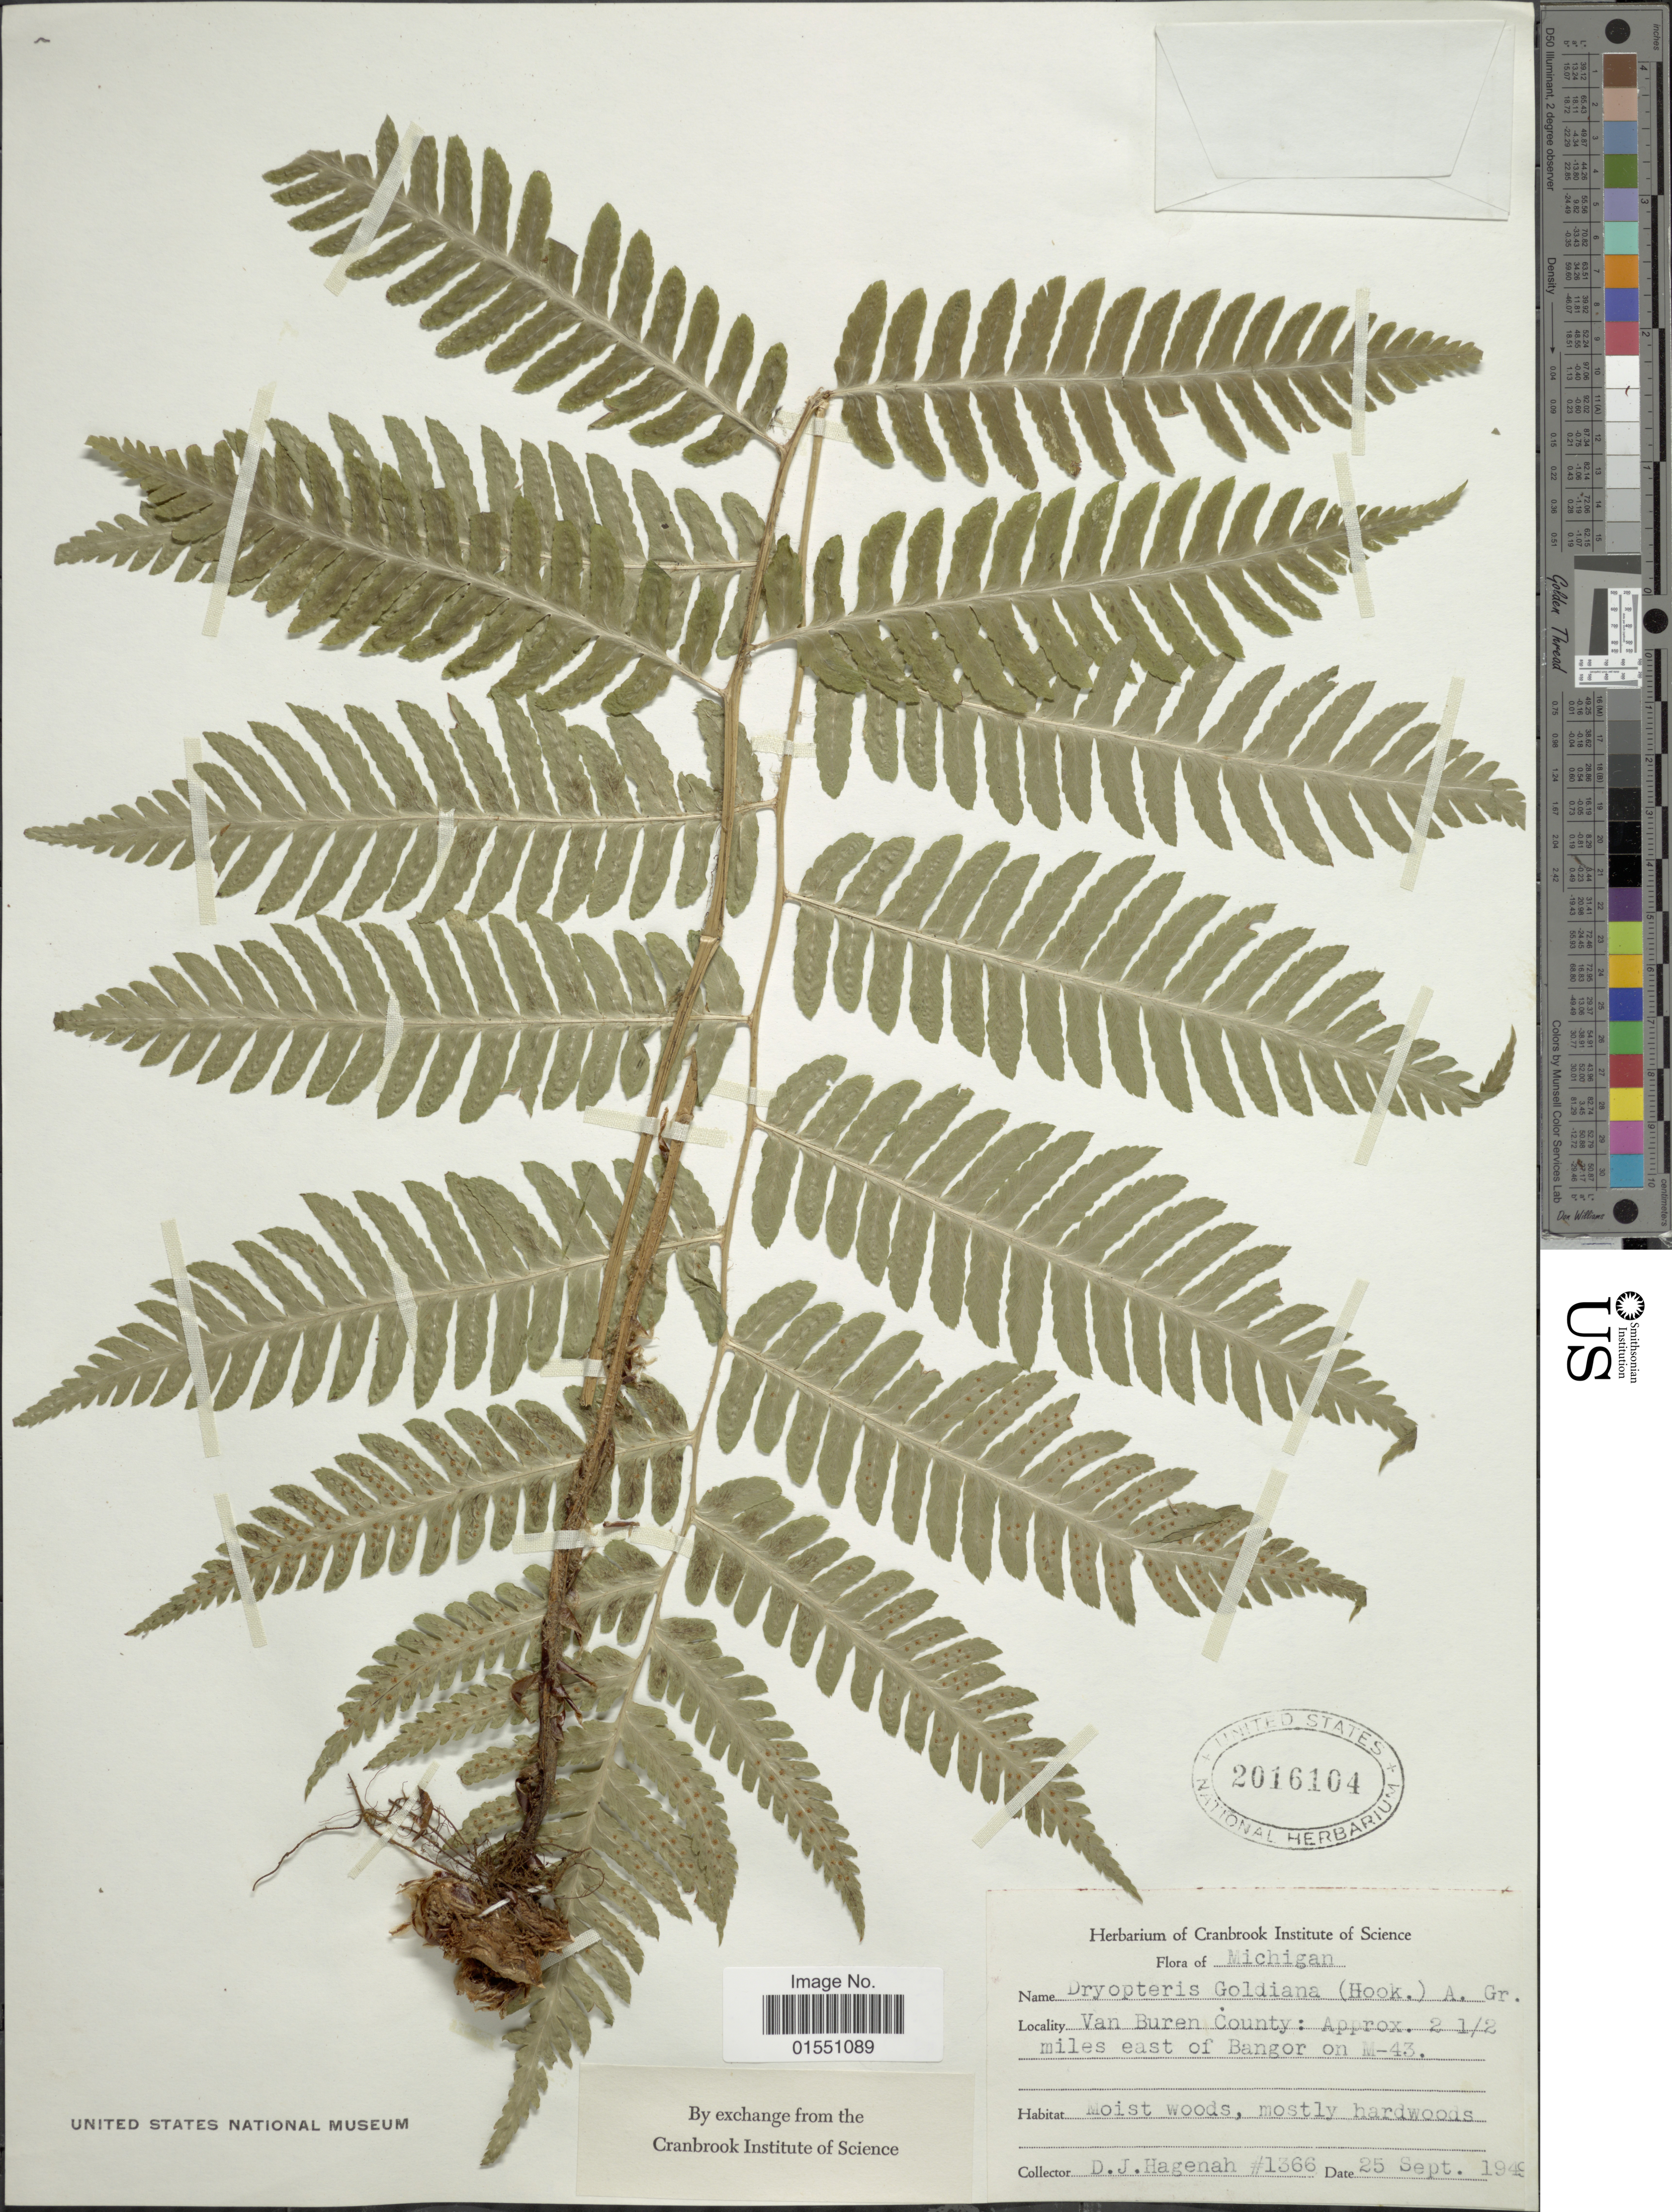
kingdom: Plantae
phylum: Tracheophyta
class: Polypodiopsida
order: Polypodiales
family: Dryopteridaceae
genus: Dryopteris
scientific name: Dryopteris goldiana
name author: (Hook. ex Goldie) A. Gray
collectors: D. Hagenah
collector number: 1366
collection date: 1949-09-25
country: United States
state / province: Michigan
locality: Van Buren County: Approx. 2 1/2 miles east of Bangor on M-43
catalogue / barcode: US 2016104